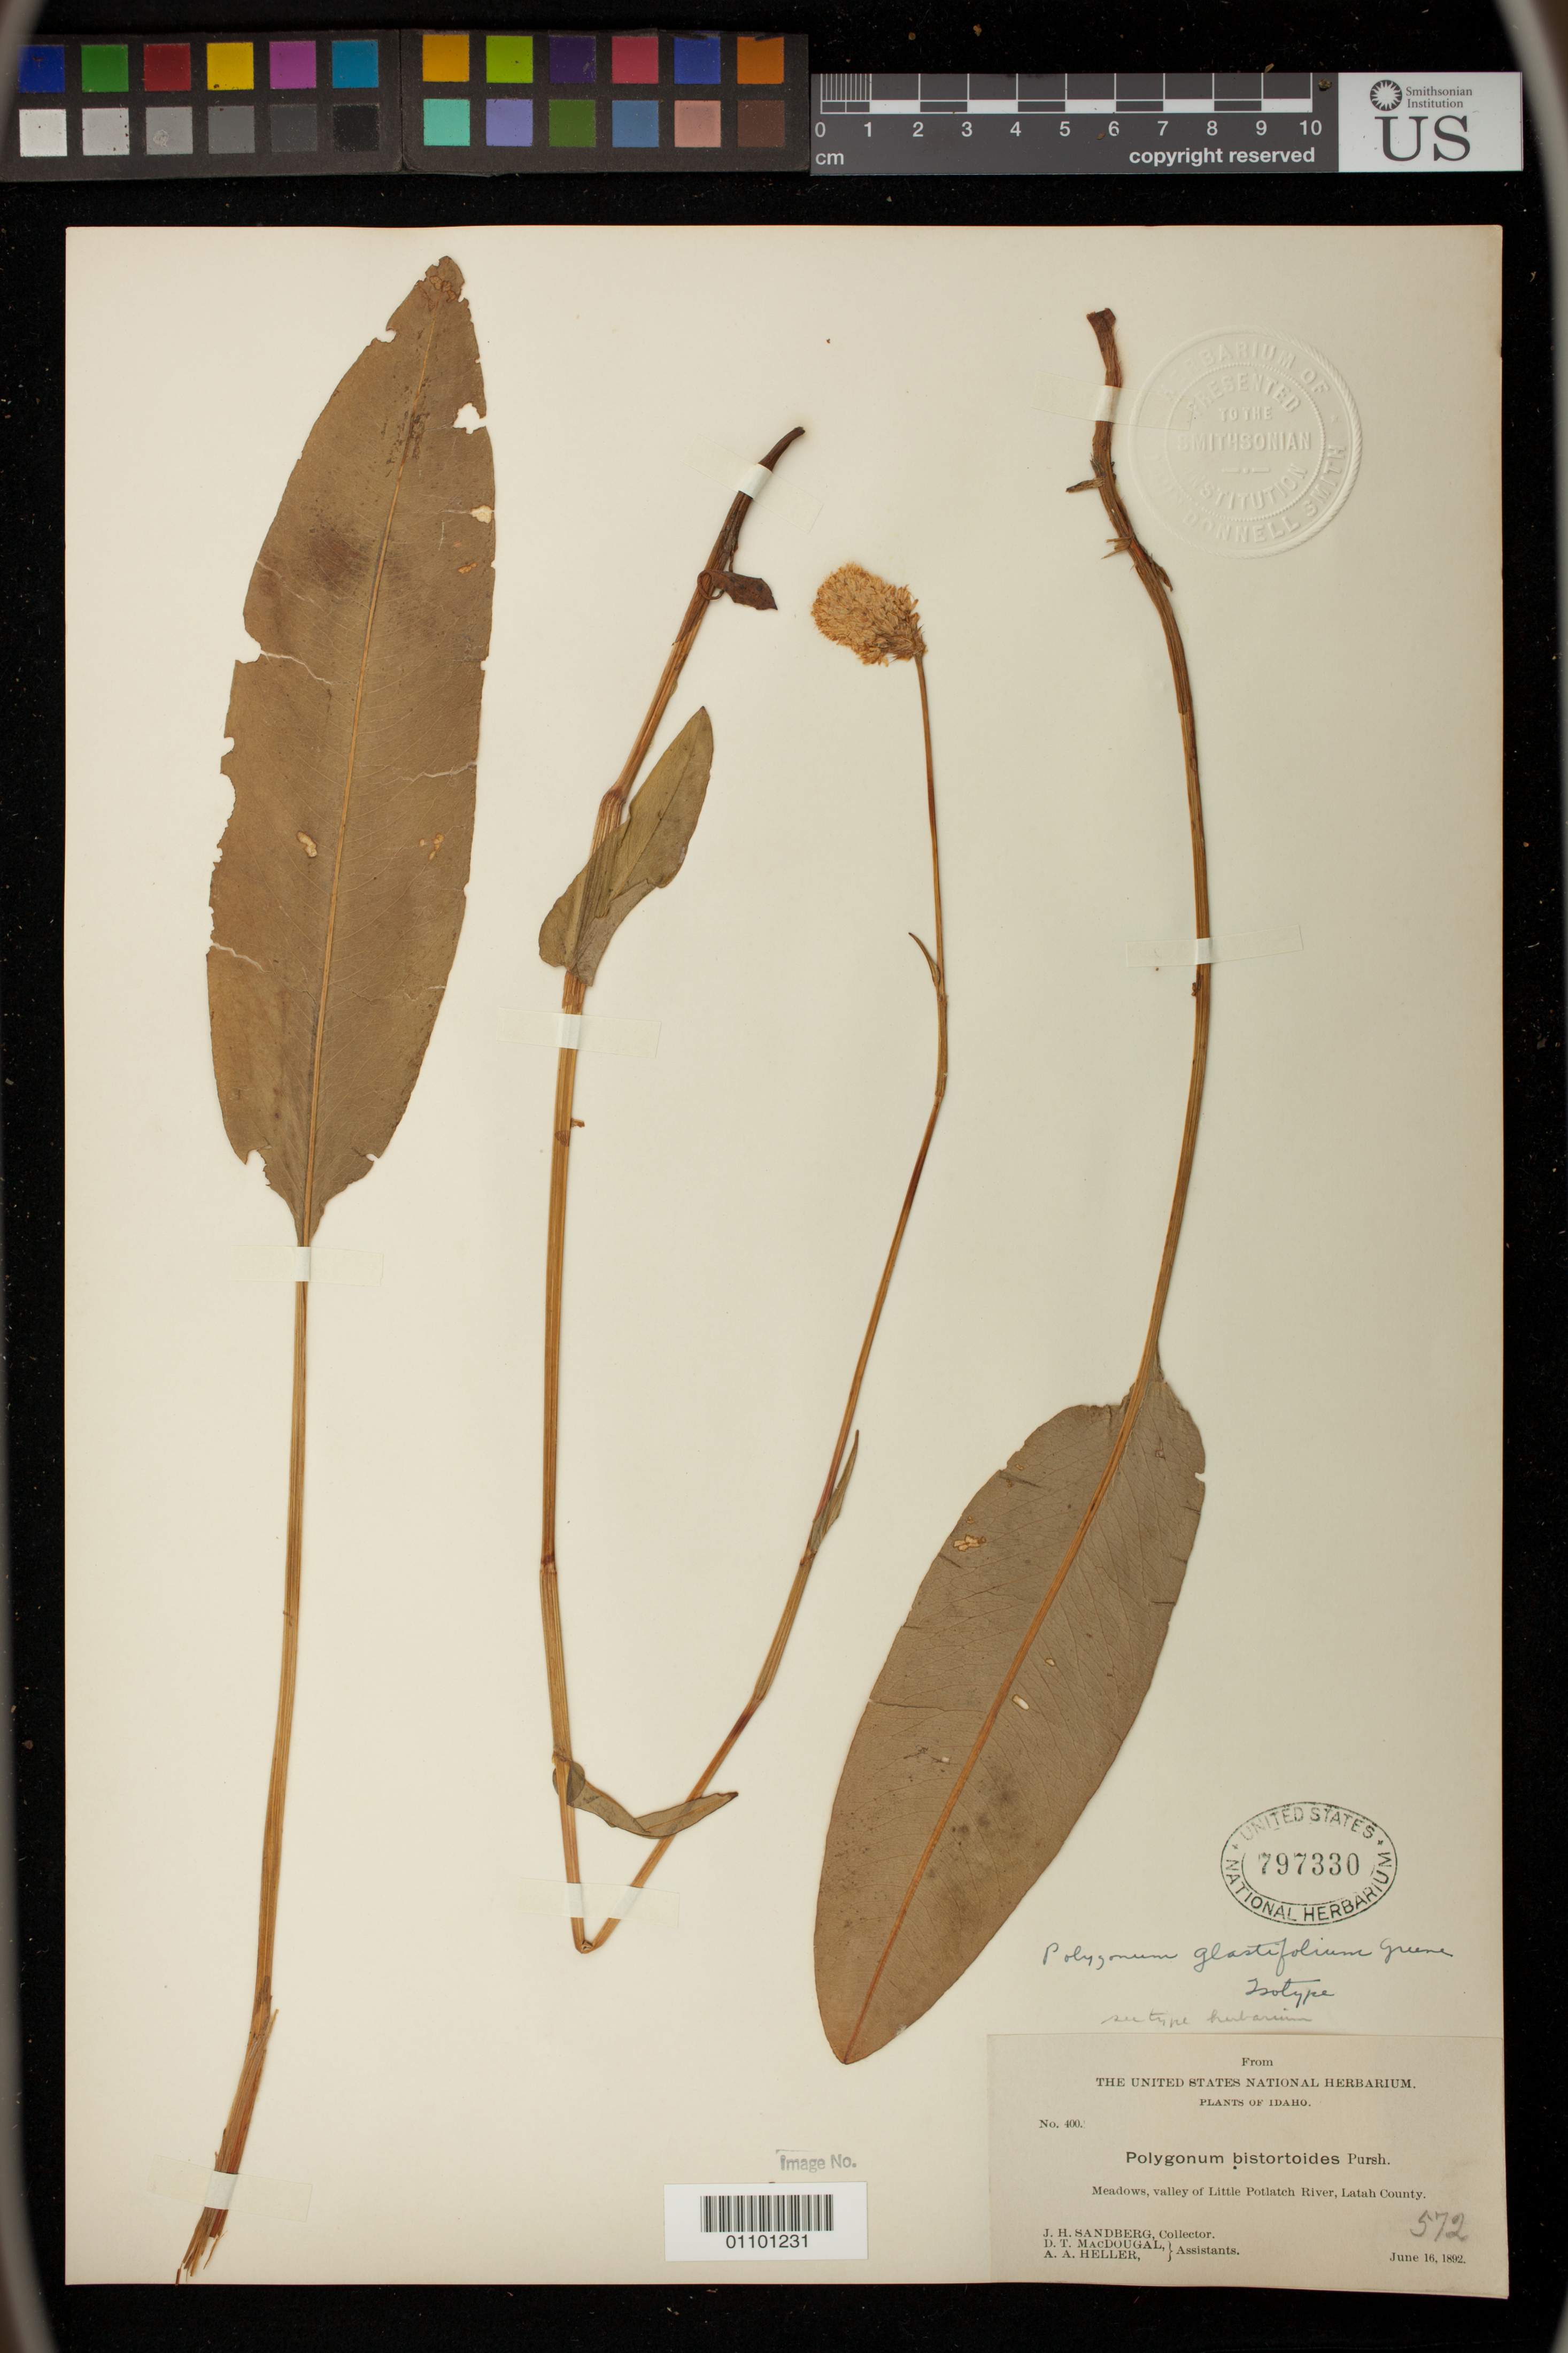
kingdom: Plantae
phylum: Tracheophyta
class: Magnoliopsida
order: Caryophyllales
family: Polygonaceae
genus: Polygonum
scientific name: Polygonum glastifolium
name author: Greene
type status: Isolectotype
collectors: J. H. Sandberg, D. T. MacDougal & A. A. Heller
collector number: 400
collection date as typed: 16 Jun 1892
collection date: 1892-06-16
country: United States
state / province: Idaho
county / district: Latah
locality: On Little Potlatch River, Latah Co.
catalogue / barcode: US 797330